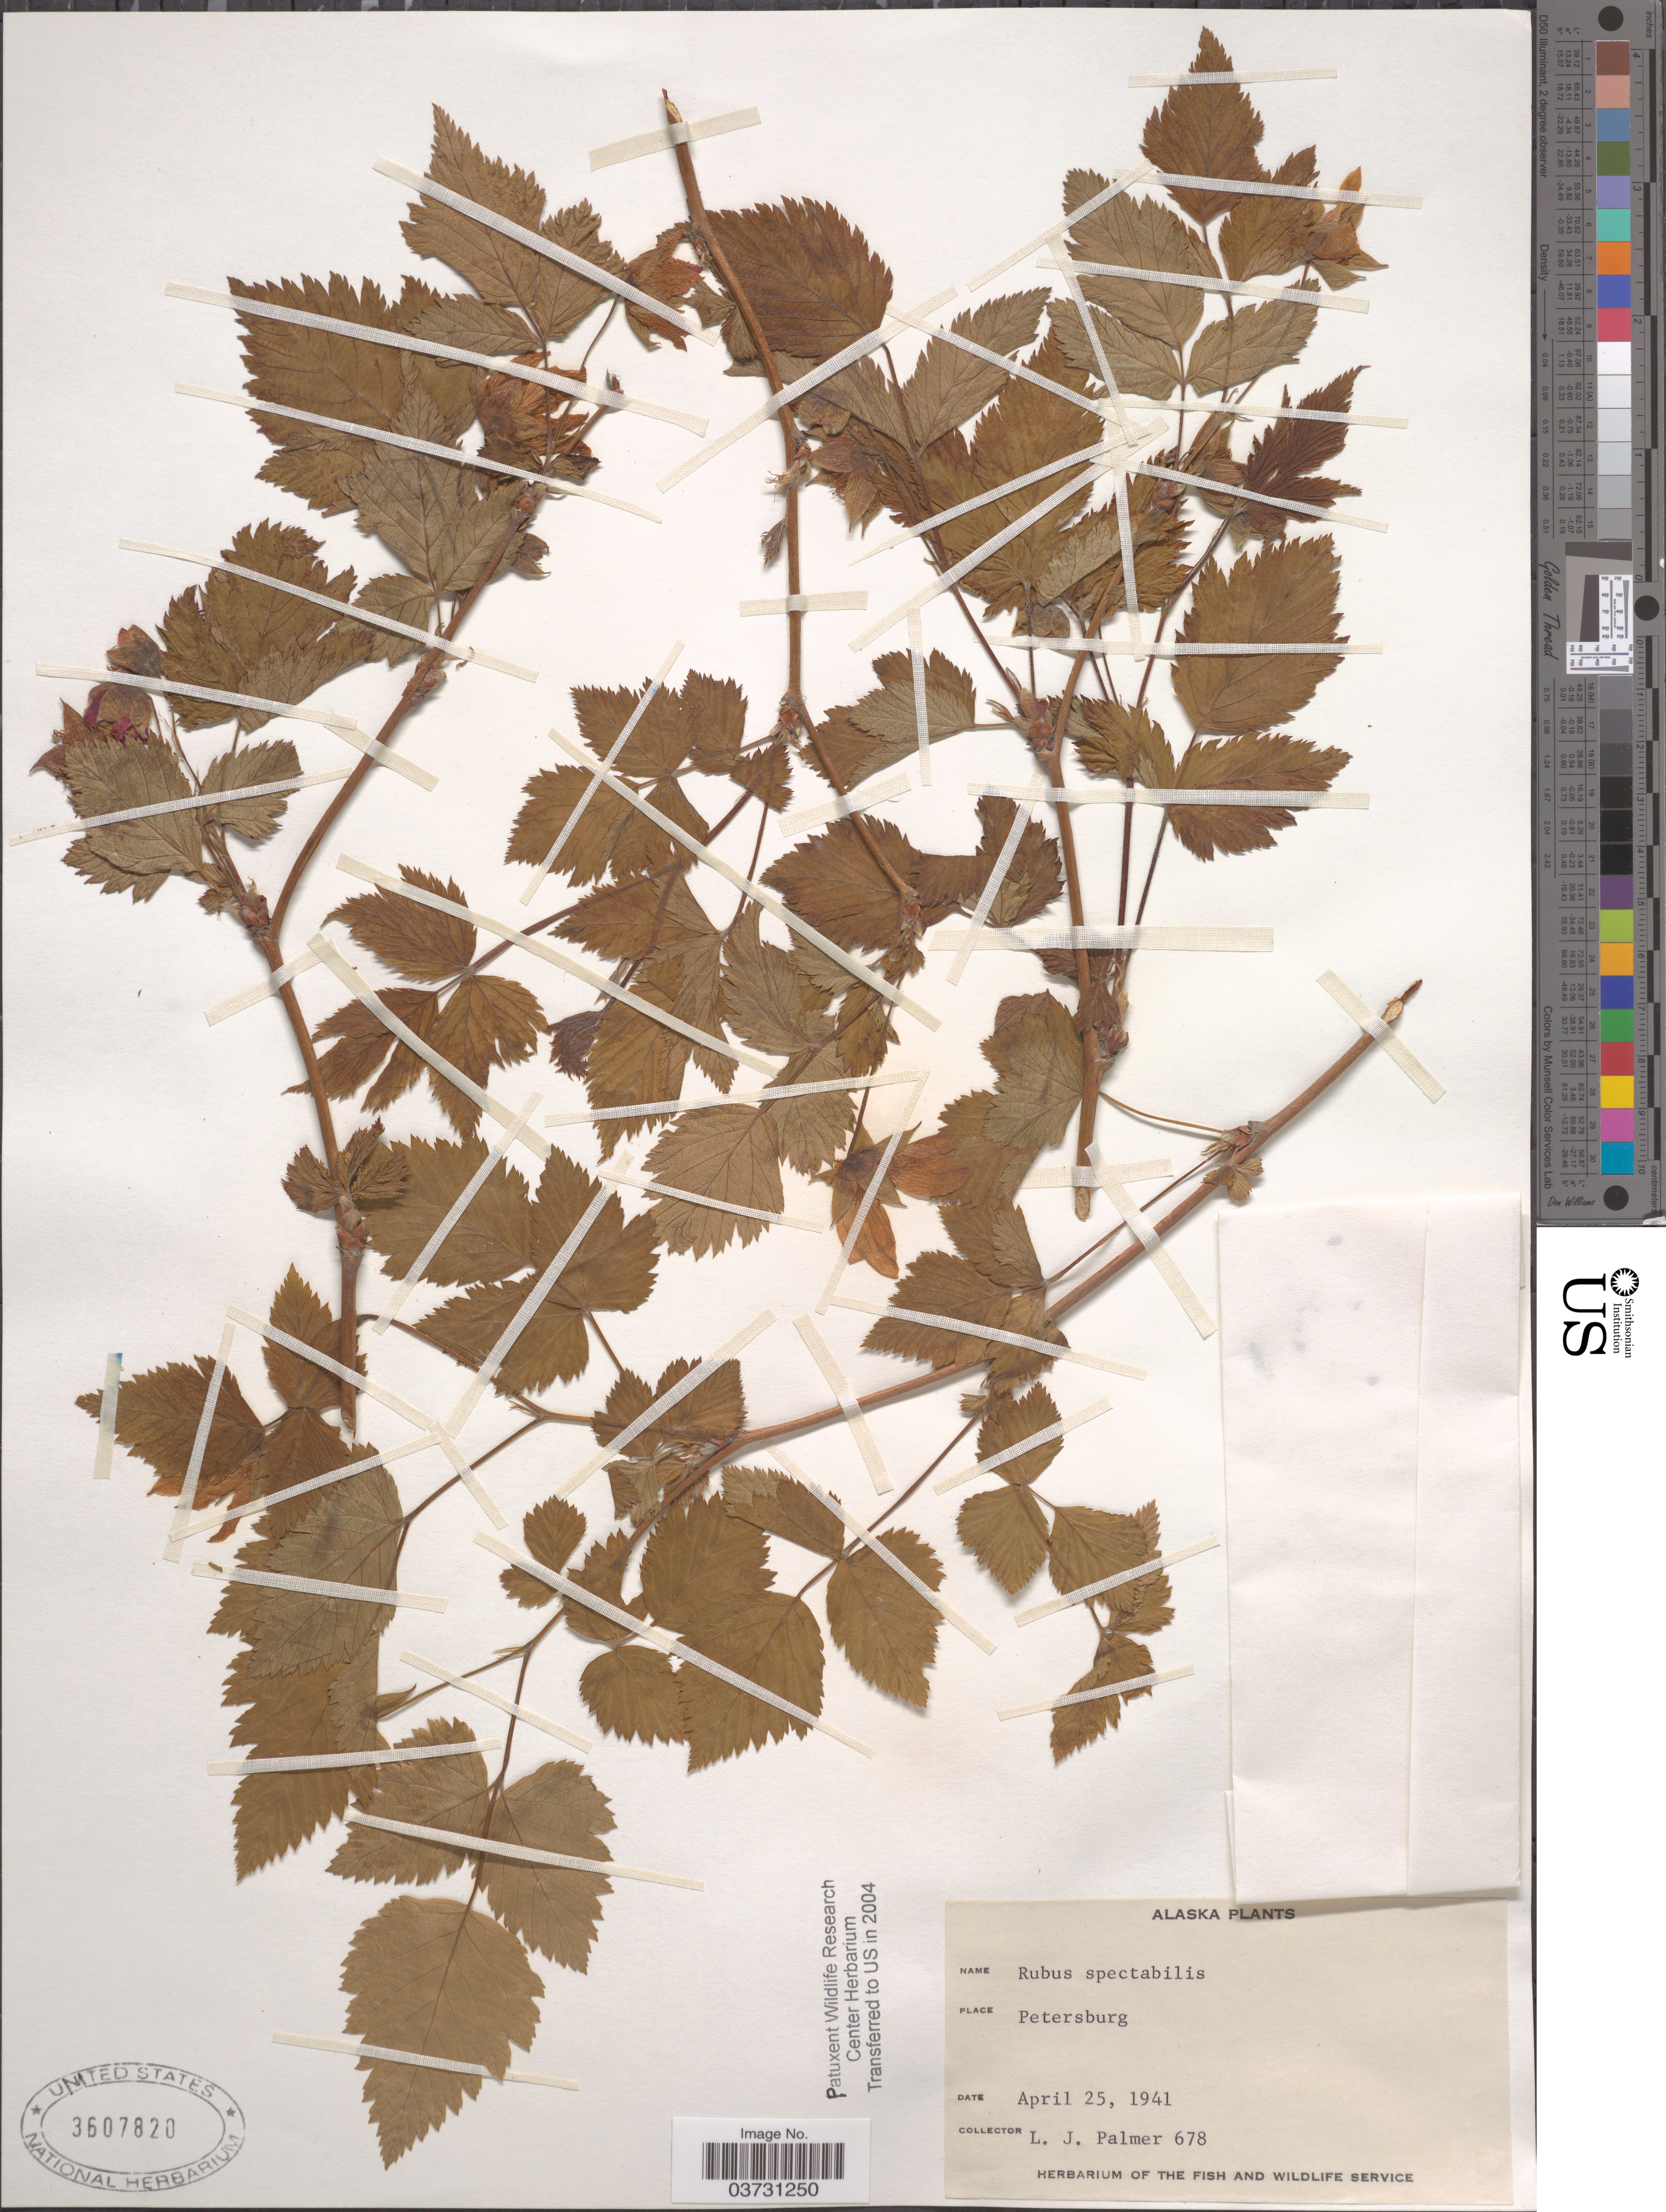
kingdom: Plantae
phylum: Tracheophyta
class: Magnoliopsida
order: Rosales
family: Rosaceae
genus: Rubus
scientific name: Rubus spectabilis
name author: Pursh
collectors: L. J. Palmer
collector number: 678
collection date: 1941-04-25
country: United States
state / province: Alaska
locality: Petersburg.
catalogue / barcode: US 3607820